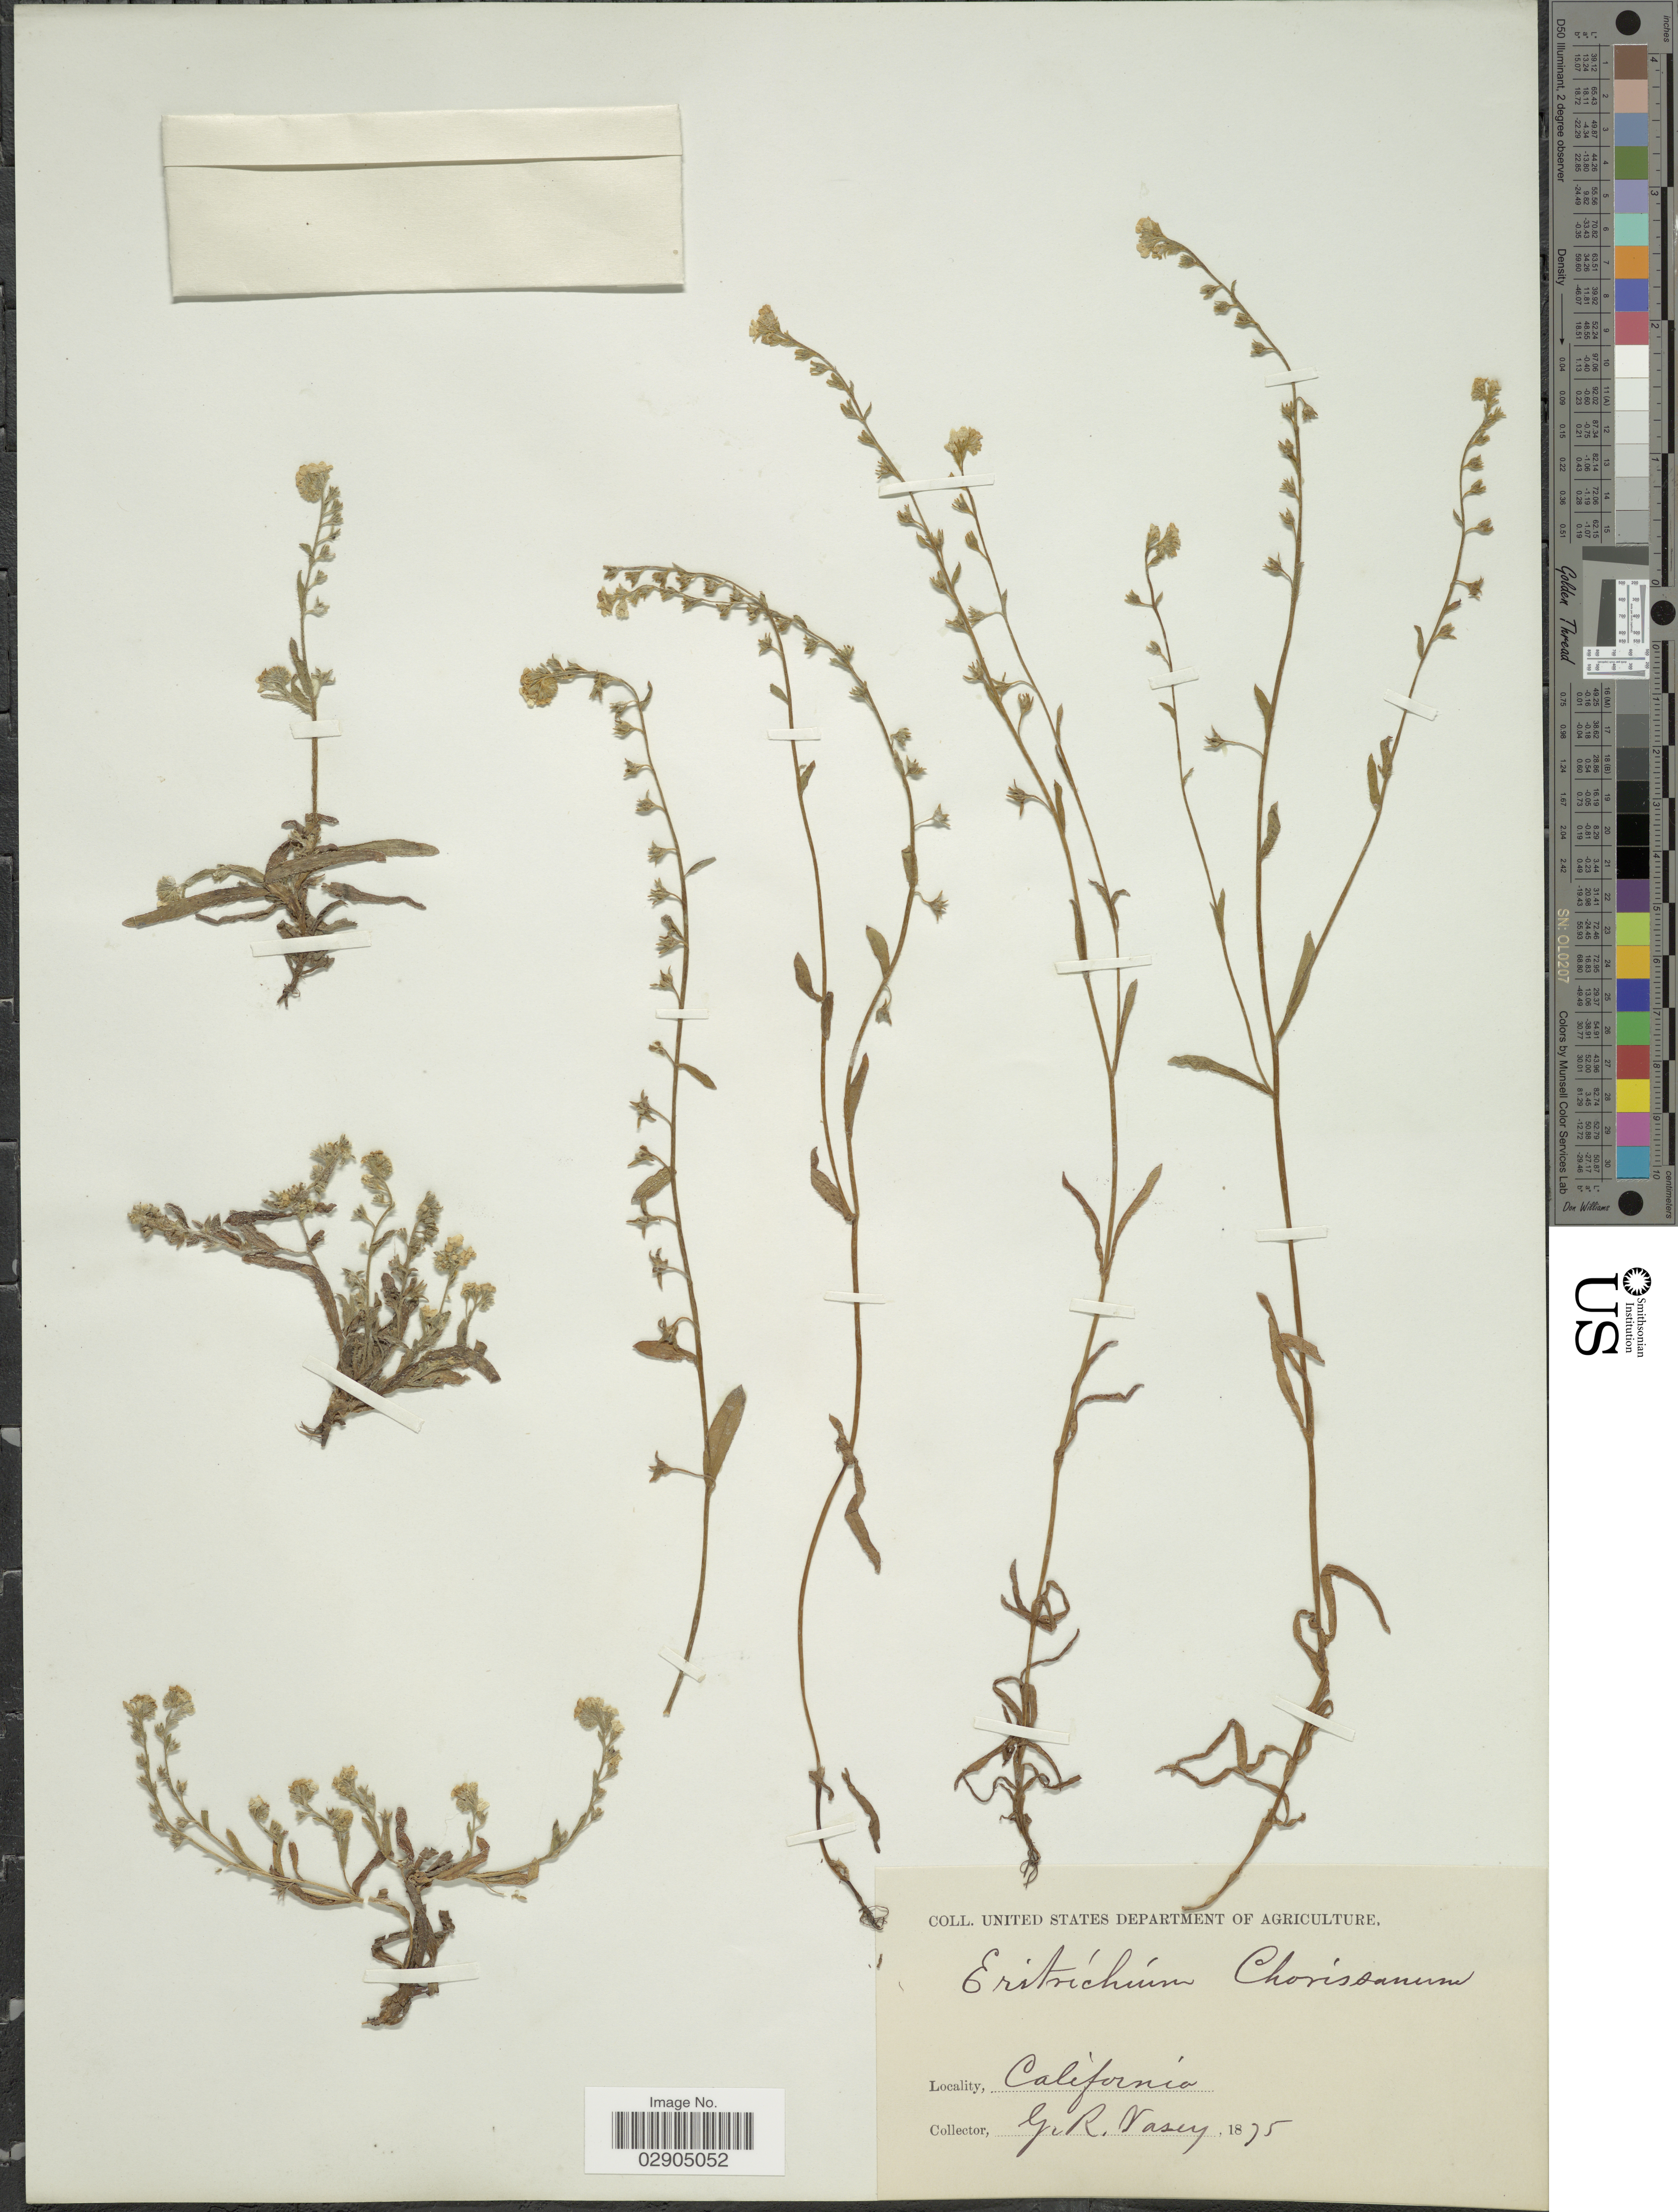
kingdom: Plantae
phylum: Tracheophyta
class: Magnoliopsida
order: Boraginales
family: Boraginaceae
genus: Allocarya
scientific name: Allocarya chorisiana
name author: (Cham. & Schltdl.) Greene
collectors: G. R. Vasey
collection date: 1875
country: United States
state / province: California